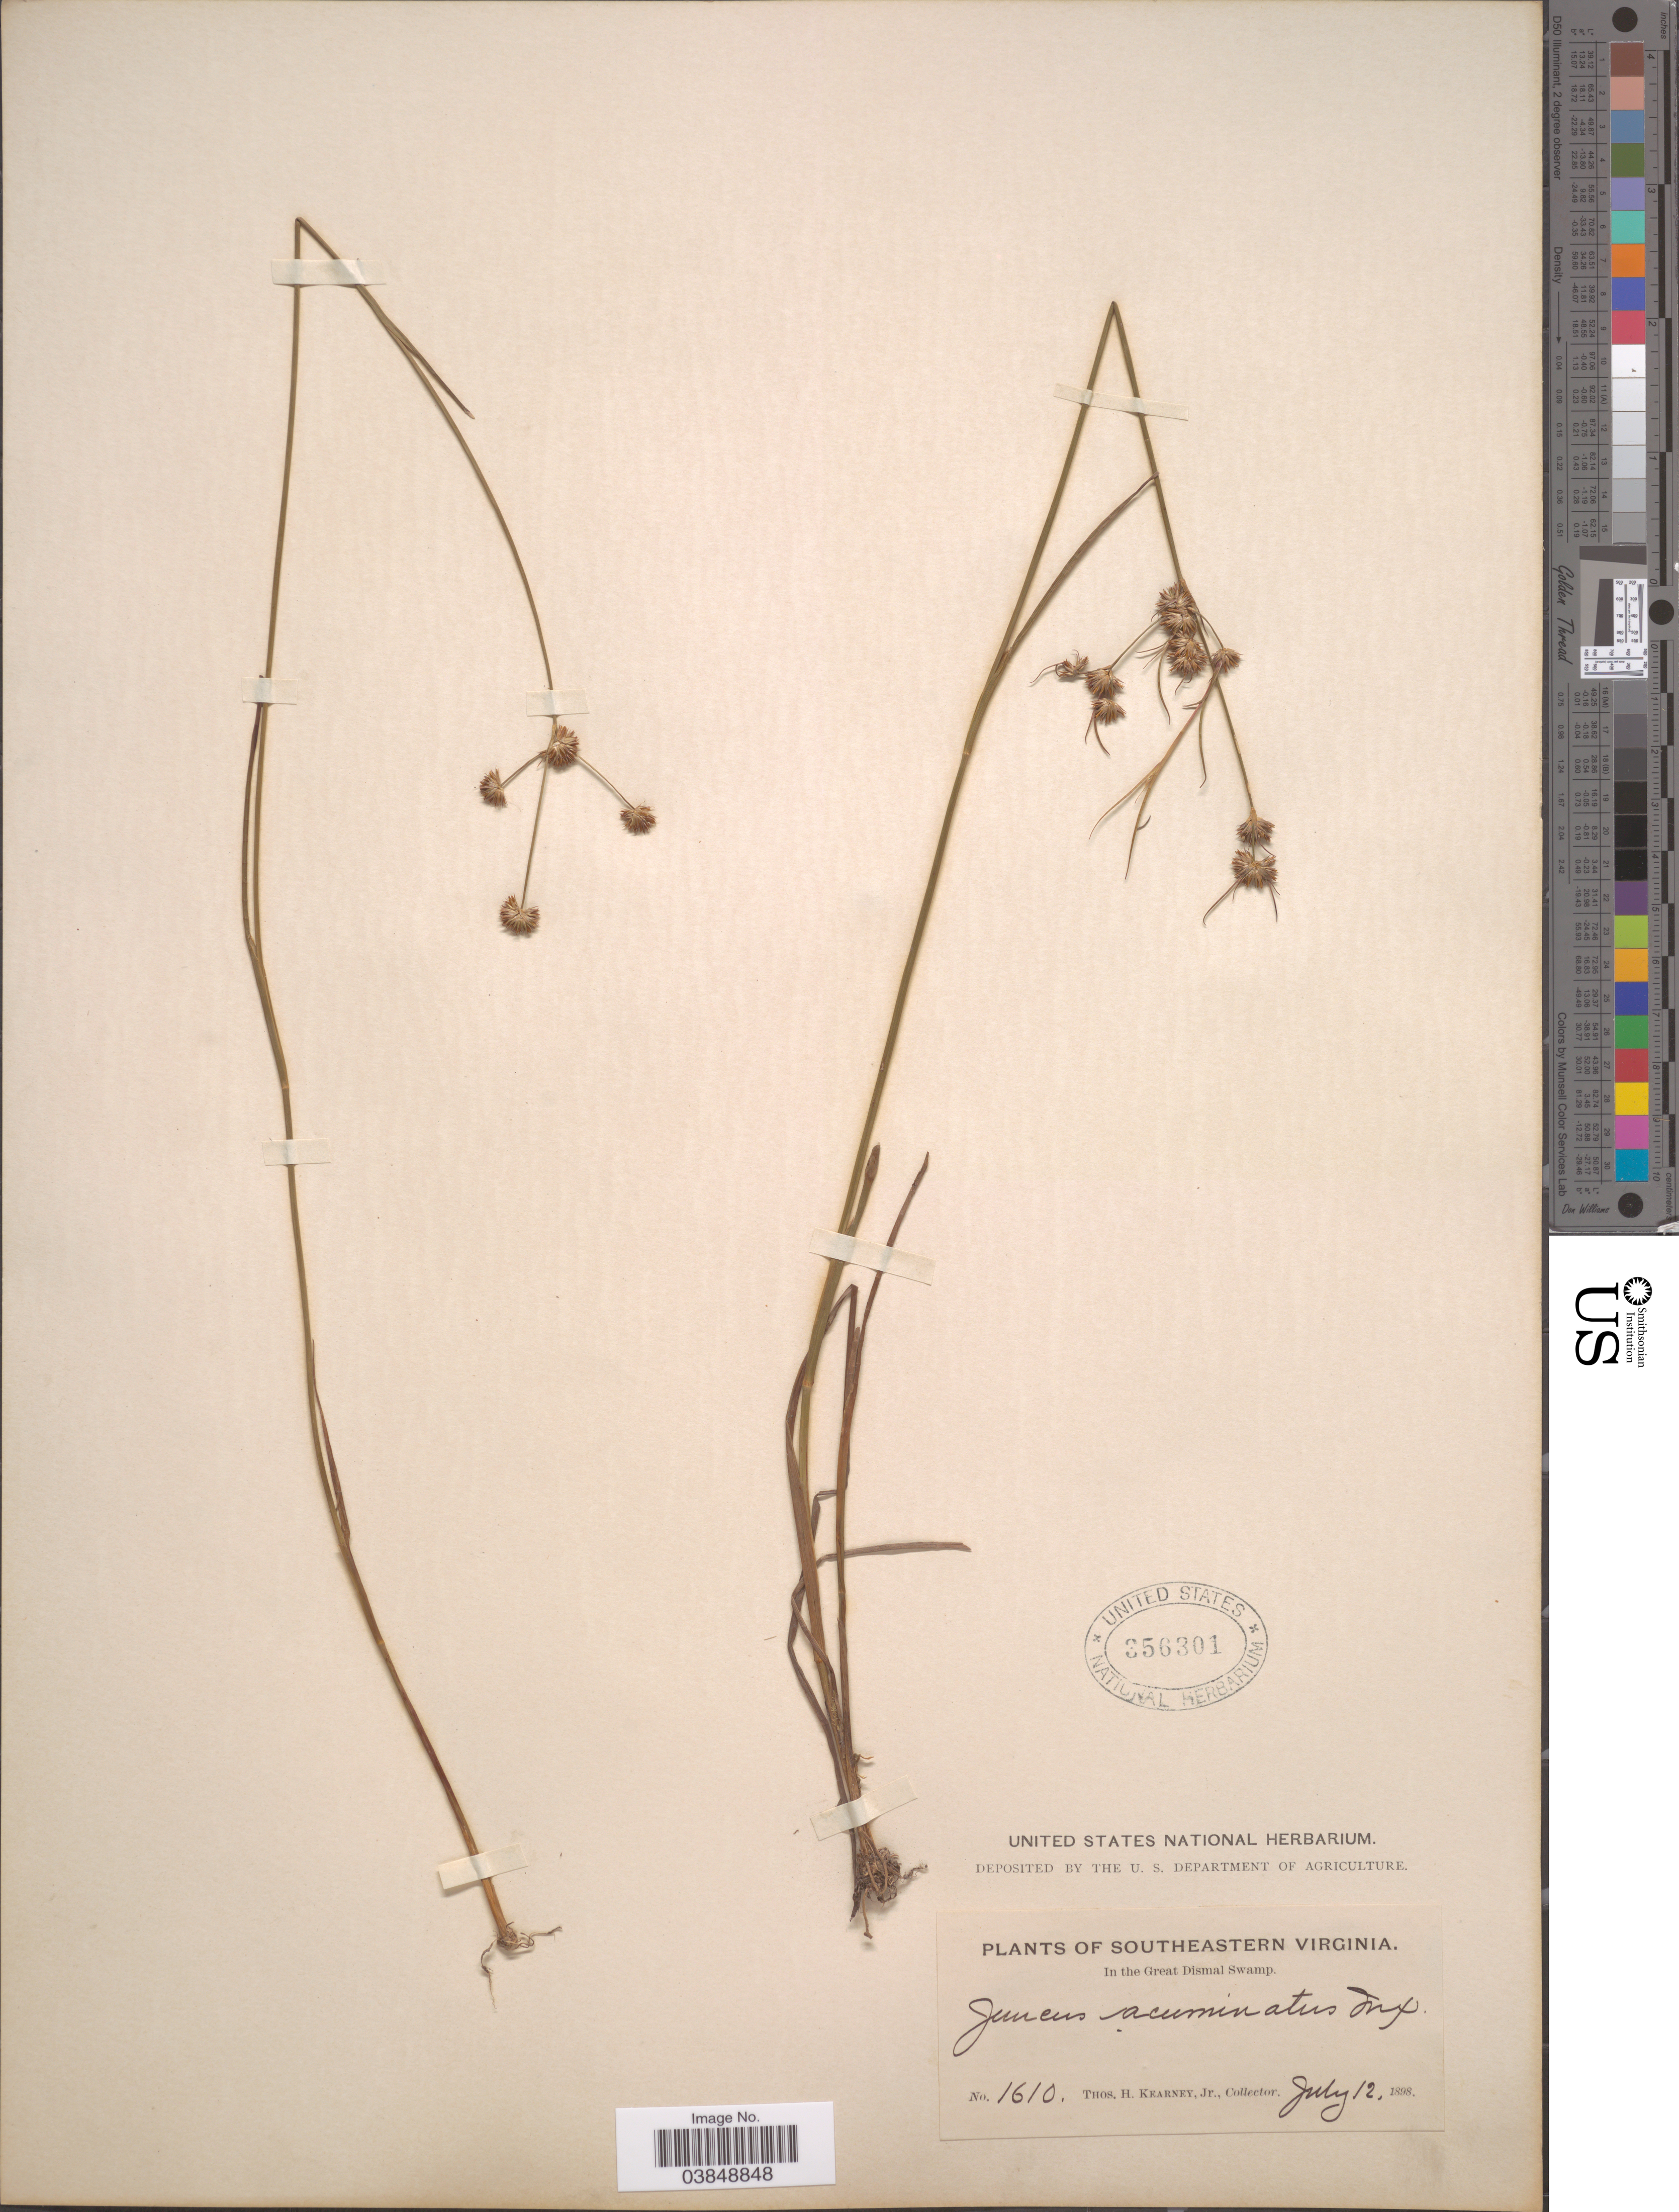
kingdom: Plantae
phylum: Tracheophyta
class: Liliopsida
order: Poales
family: Juncaceae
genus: Juncus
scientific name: Juncus acuminatus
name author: Michx.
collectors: T. H. Kearney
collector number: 1610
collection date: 1898-07-12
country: United States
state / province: Virginia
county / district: City of Chesapeake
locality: Southeastern Virginia. In the Great Dismal Swamp.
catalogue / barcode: US 356301